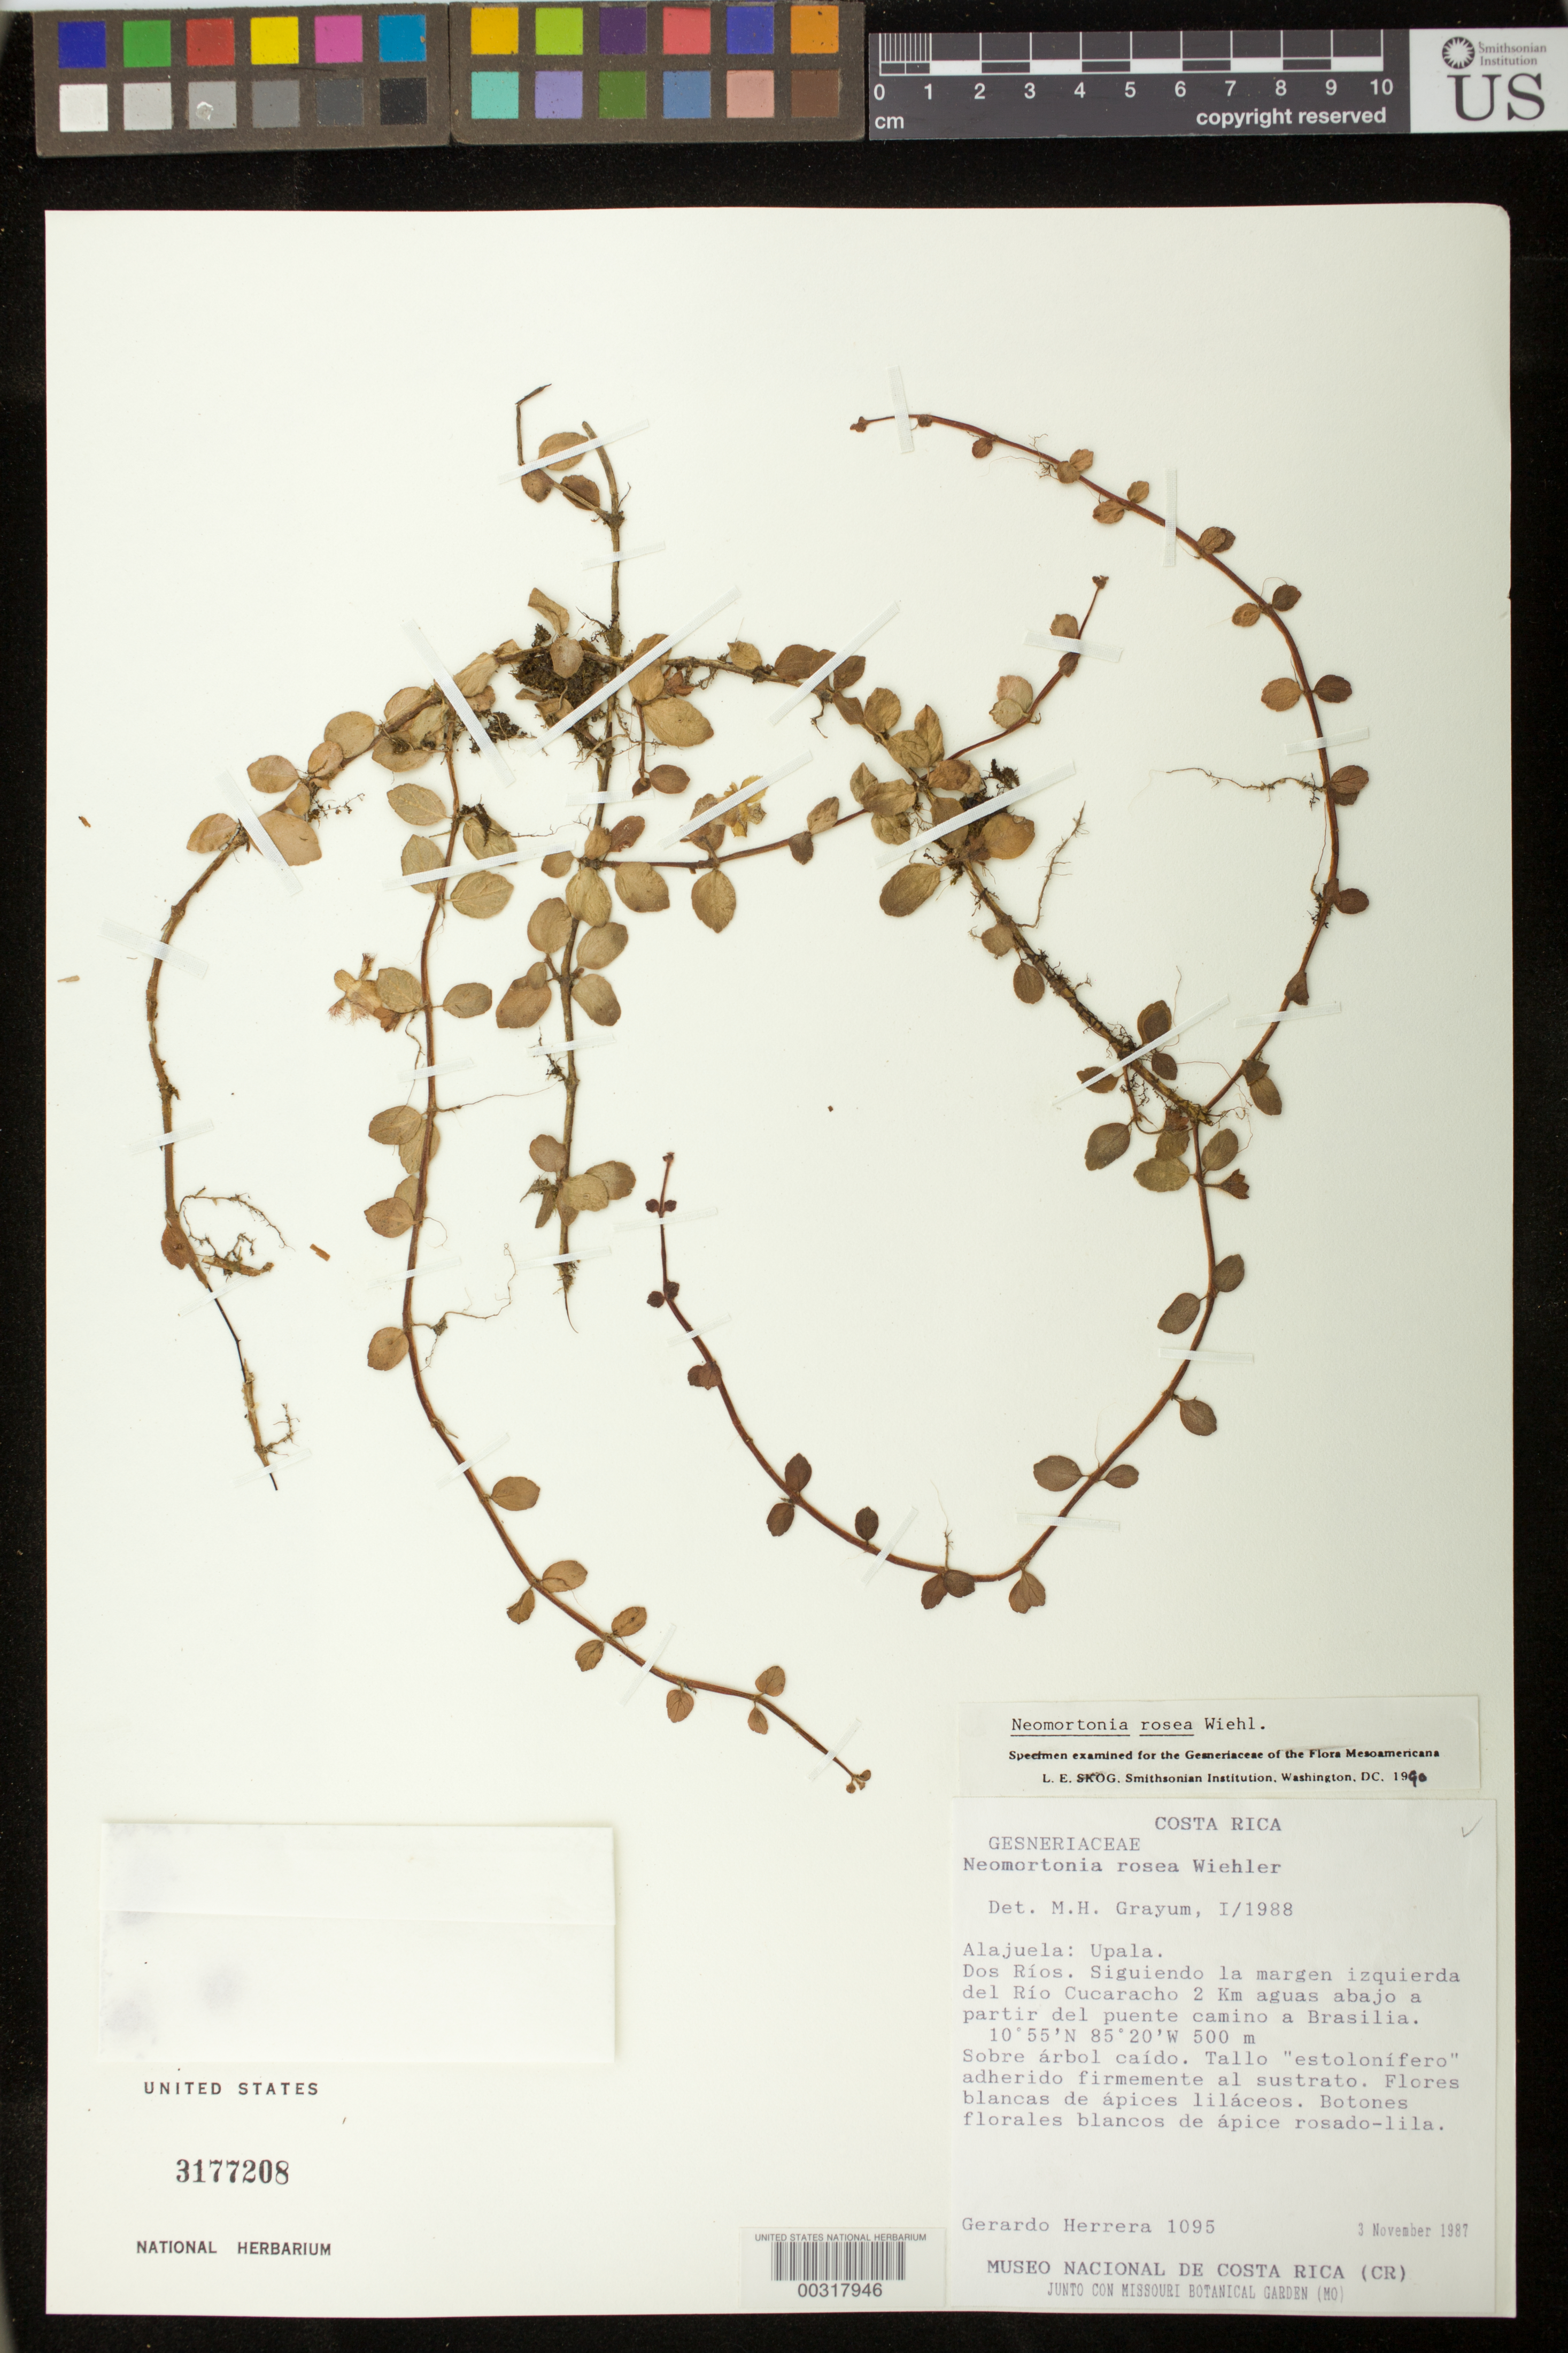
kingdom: Plantae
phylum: Tracheophyta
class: Magnoliopsida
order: Lamiales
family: Gesneriaceae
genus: Neomortonia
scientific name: Neomortonia rosea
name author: Wiehler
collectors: G. Herrera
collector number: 1095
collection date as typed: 03 Nov 1987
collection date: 1987-11-03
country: Costa Rica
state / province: Alajuela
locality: Cantón Upala, Dist. Dos Ríos (Colonia Mayorga), Dos Rios. Siguiendo la margen izquierda del Rio Cucaracho 2 Km aguas abajo a partir del puente camino a Brasilia.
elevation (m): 500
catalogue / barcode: US 3177208